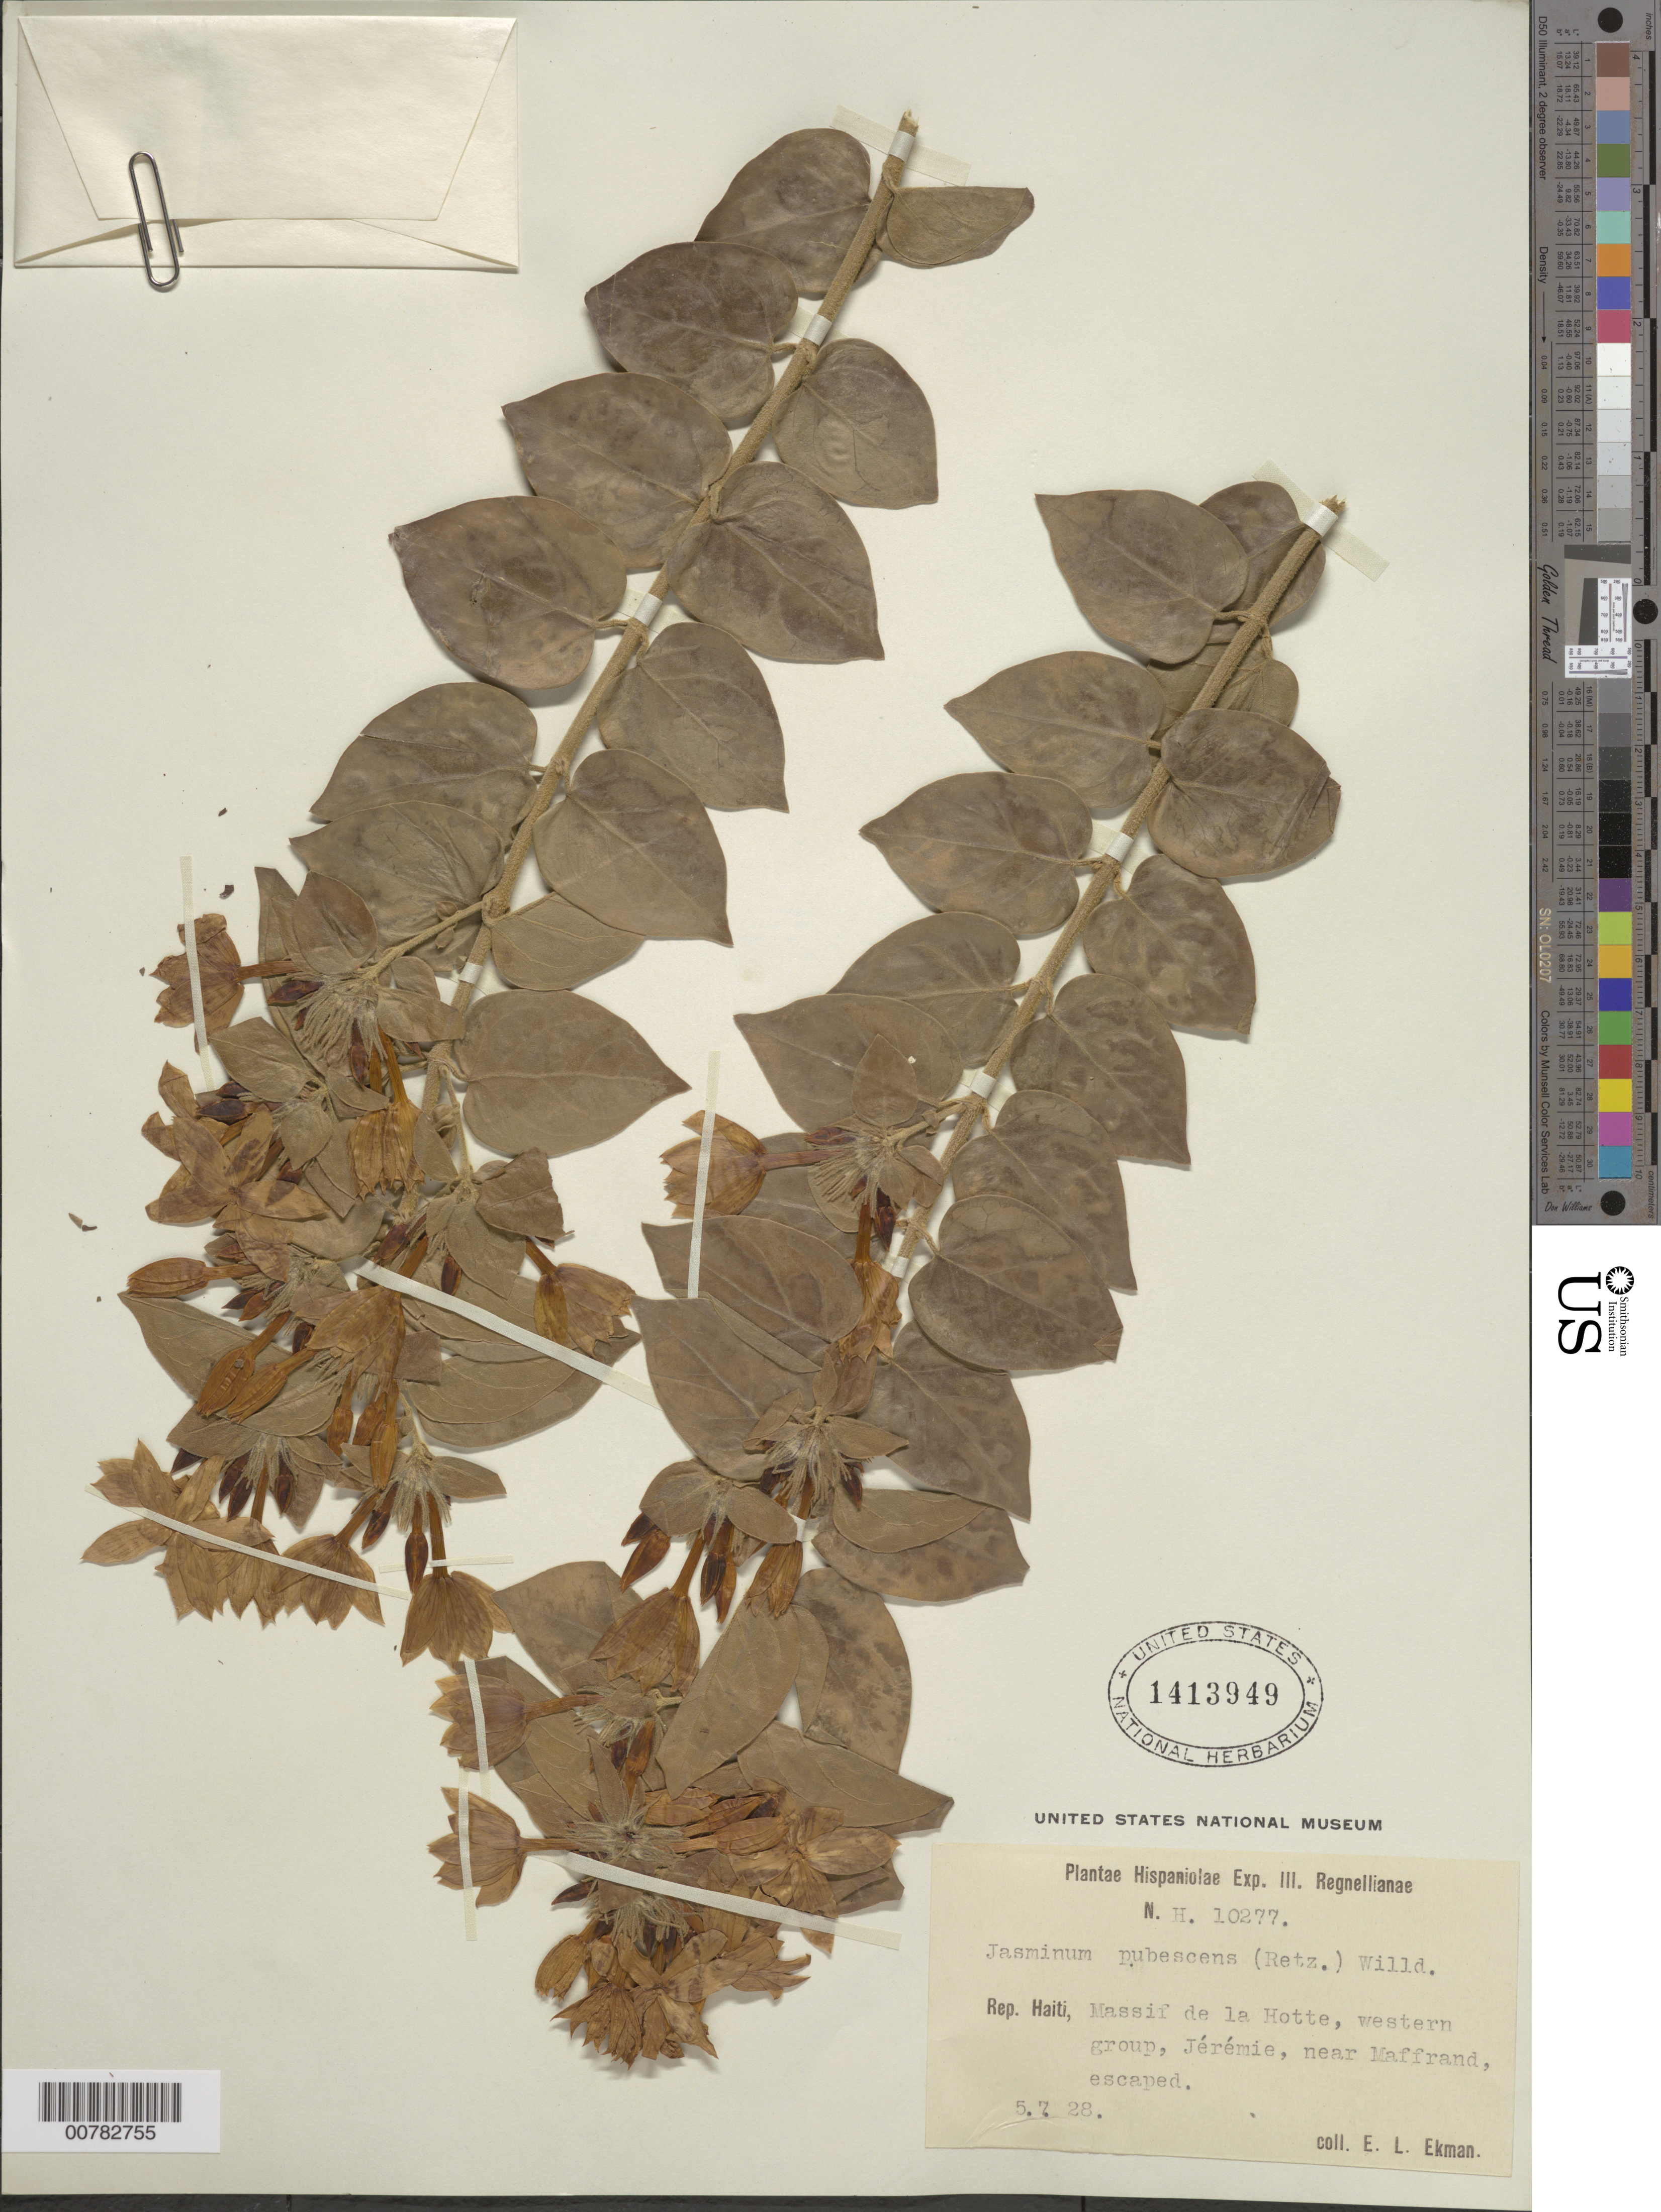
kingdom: Plantae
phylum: Tracheophyta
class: Magnoliopsida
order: Lamiales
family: Oleaceae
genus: Jasminum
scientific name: Jasminum multiflorum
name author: (Burm. f.) Andrews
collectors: E. L. Ekman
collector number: H 10277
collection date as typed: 05 Jul 1928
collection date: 1928-07-05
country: Haiti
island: Hispaniola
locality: Near Maffrand, Jérémie, western group, Massif de la Hotte, "escaped".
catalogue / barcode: US 1413949